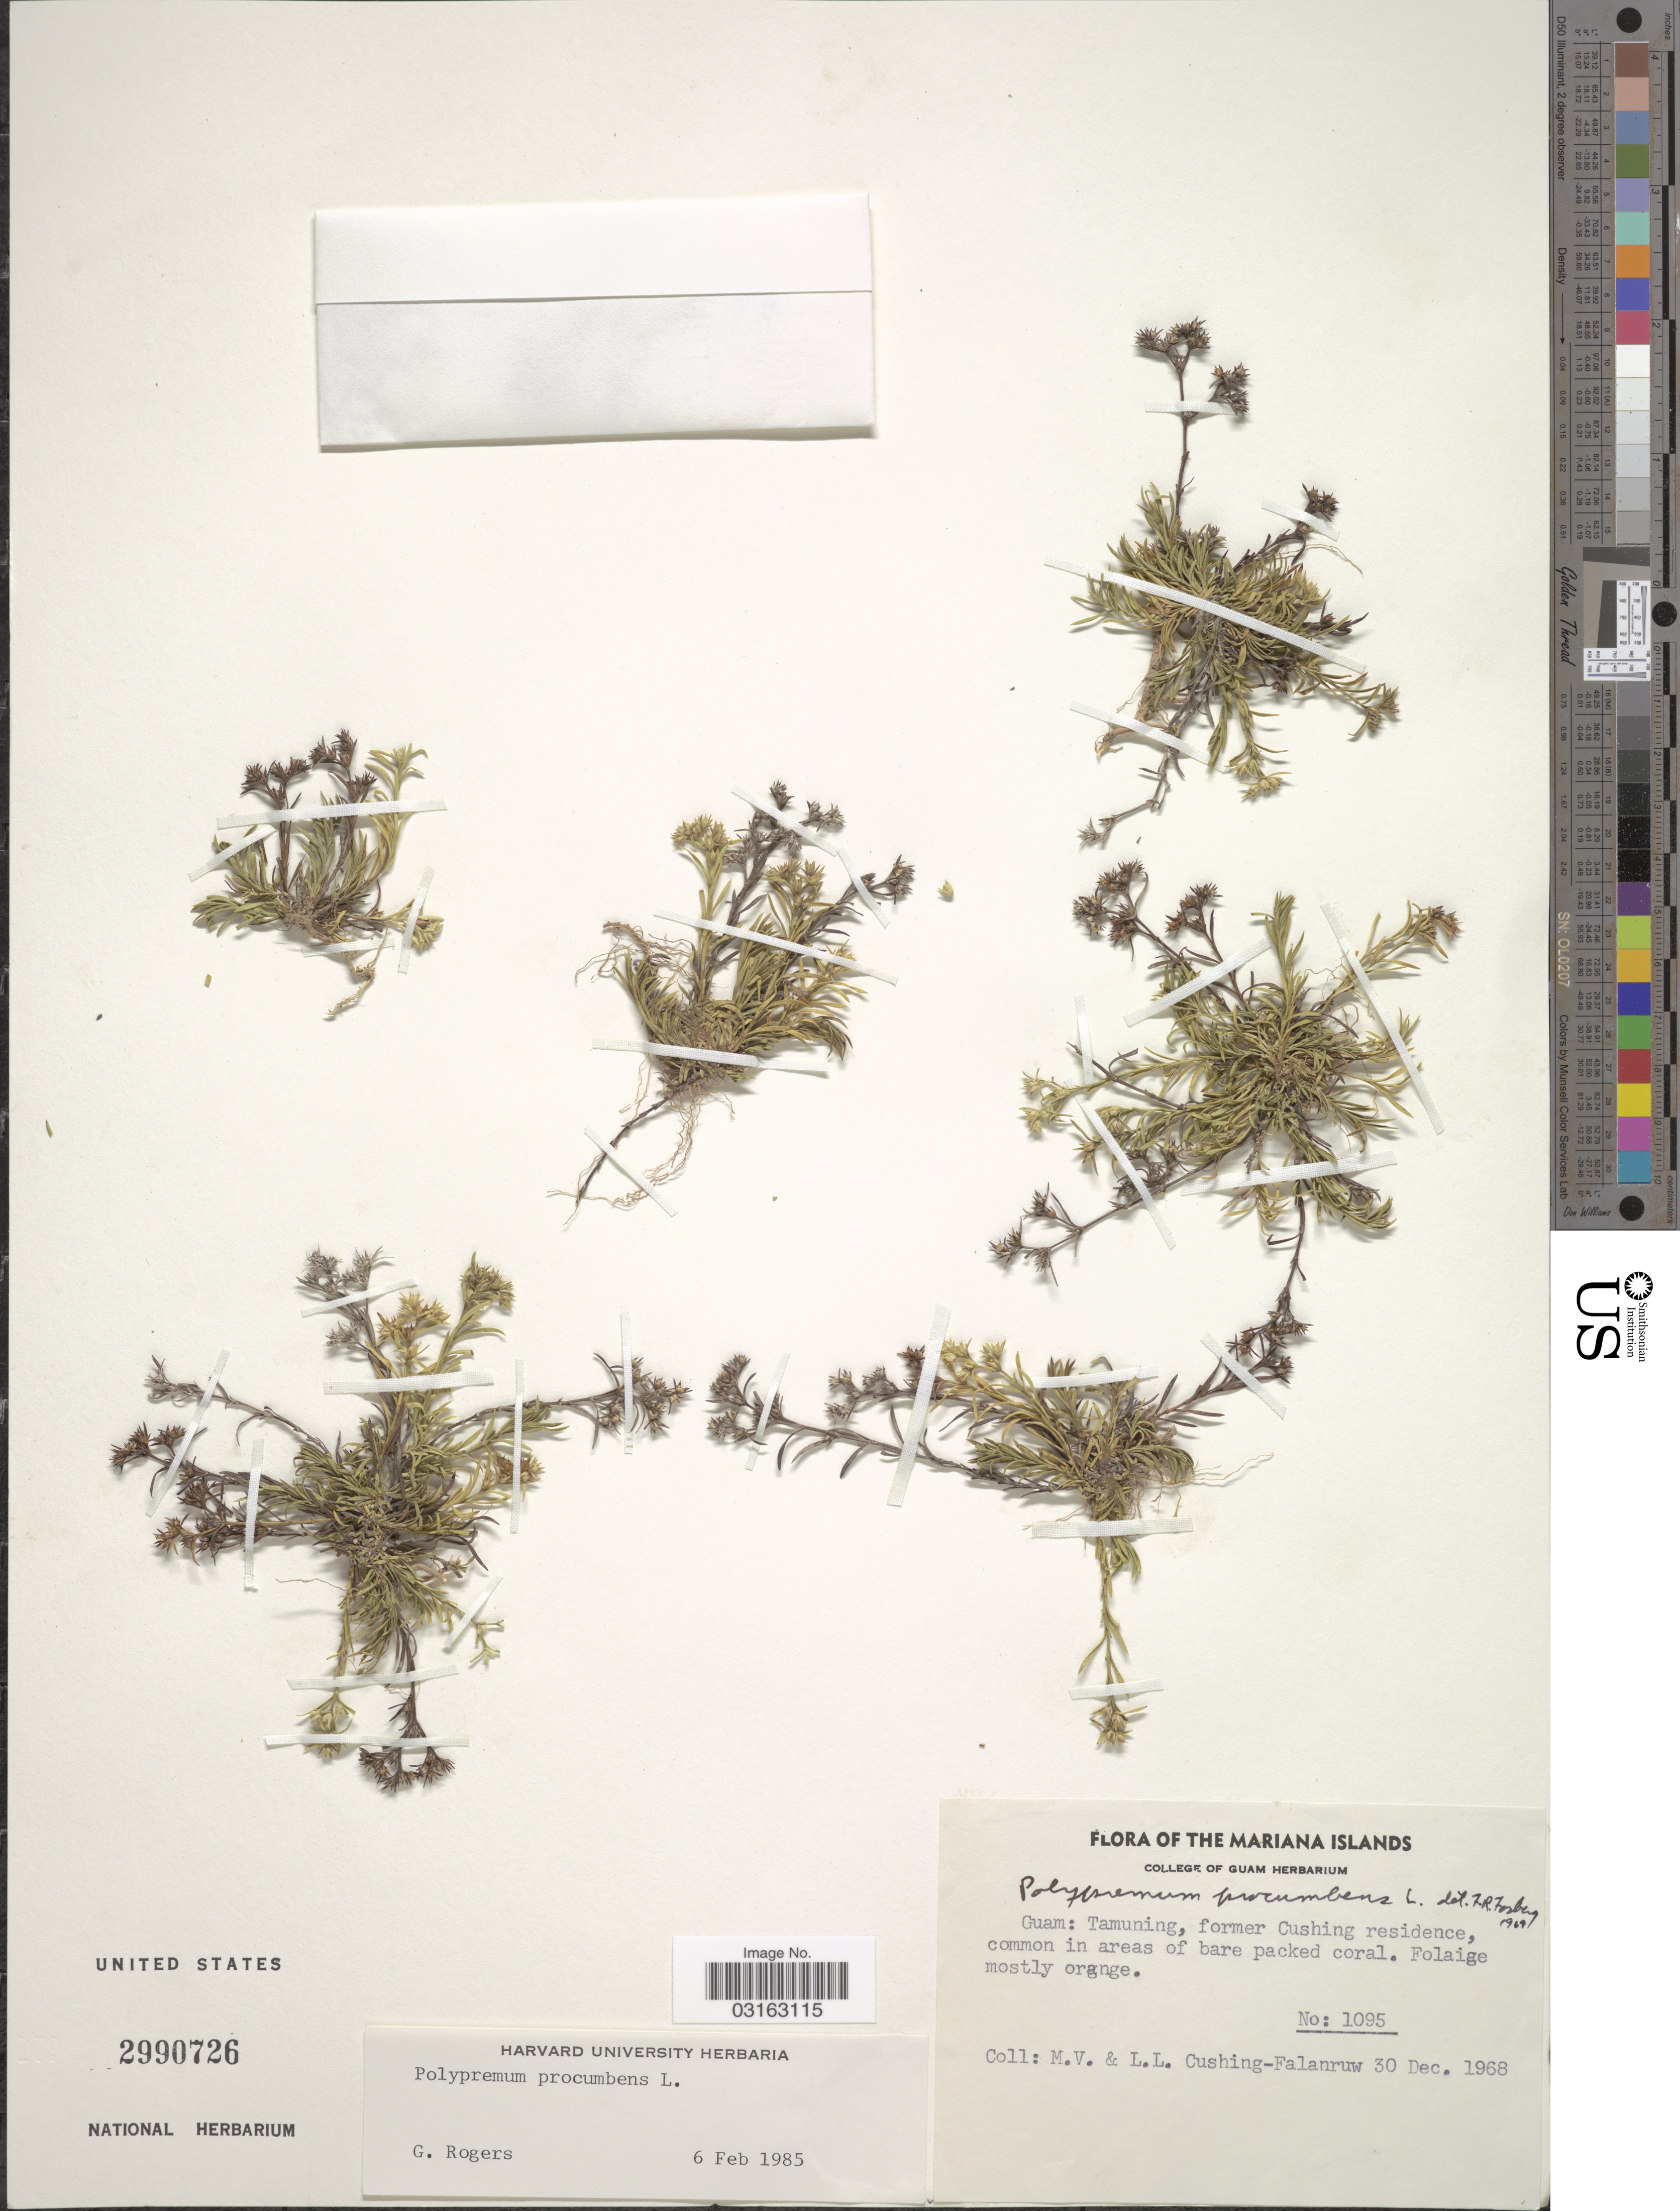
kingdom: Plantae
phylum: Tracheophyta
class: Magnoliopsida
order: Lamiales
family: Tetrachondraceae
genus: Polypremum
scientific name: Polypremum procumbens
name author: L.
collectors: M. V. Cushing & L. Cushing-Falanruw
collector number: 1095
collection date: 1968-12-30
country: Guam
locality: The Mariana Islands. Guam: Tamuning, former Cushing residence.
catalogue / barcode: US 2990726